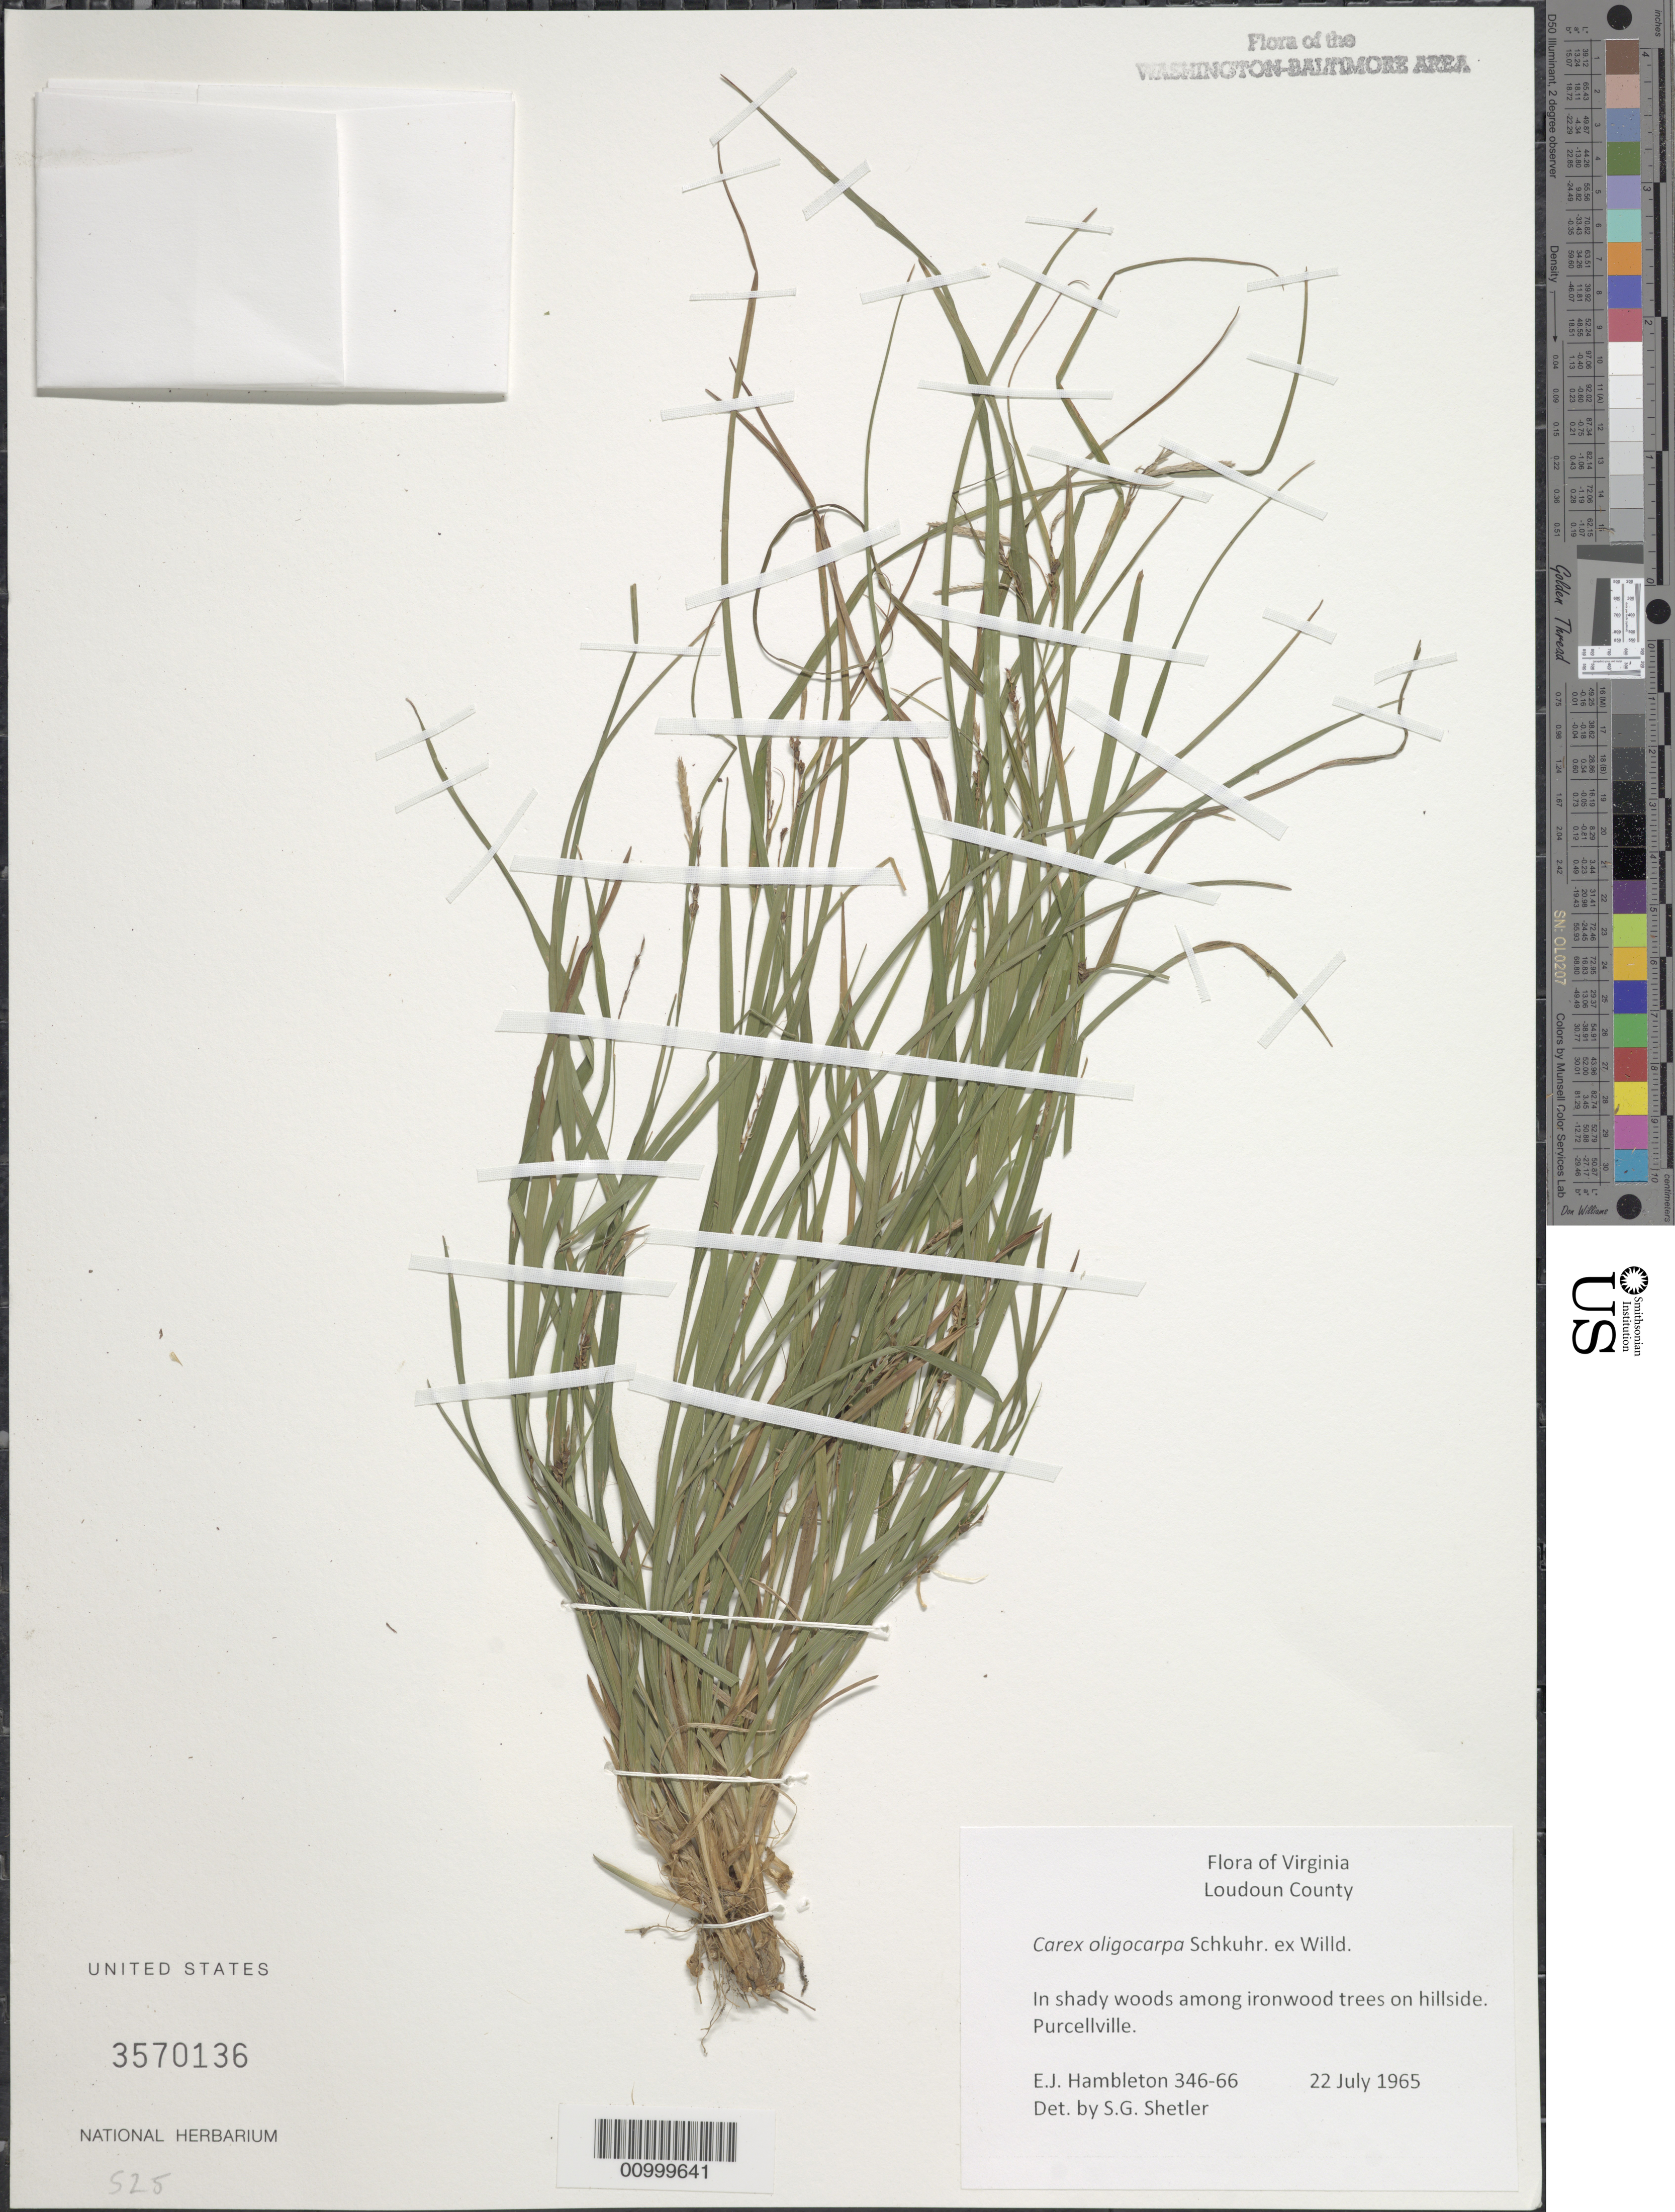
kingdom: Plantae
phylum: Tracheophyta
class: Liliopsida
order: Poales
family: Cyperaceae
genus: Carex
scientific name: Carex oligocarpa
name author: Willd.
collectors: E. Hambleton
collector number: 346-66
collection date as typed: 22 July 1965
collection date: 1965-07-22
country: United States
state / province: Virginia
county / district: Loudoun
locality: Purcellville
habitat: In shady woods among ironwood trees in hillside.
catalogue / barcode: US 3570136